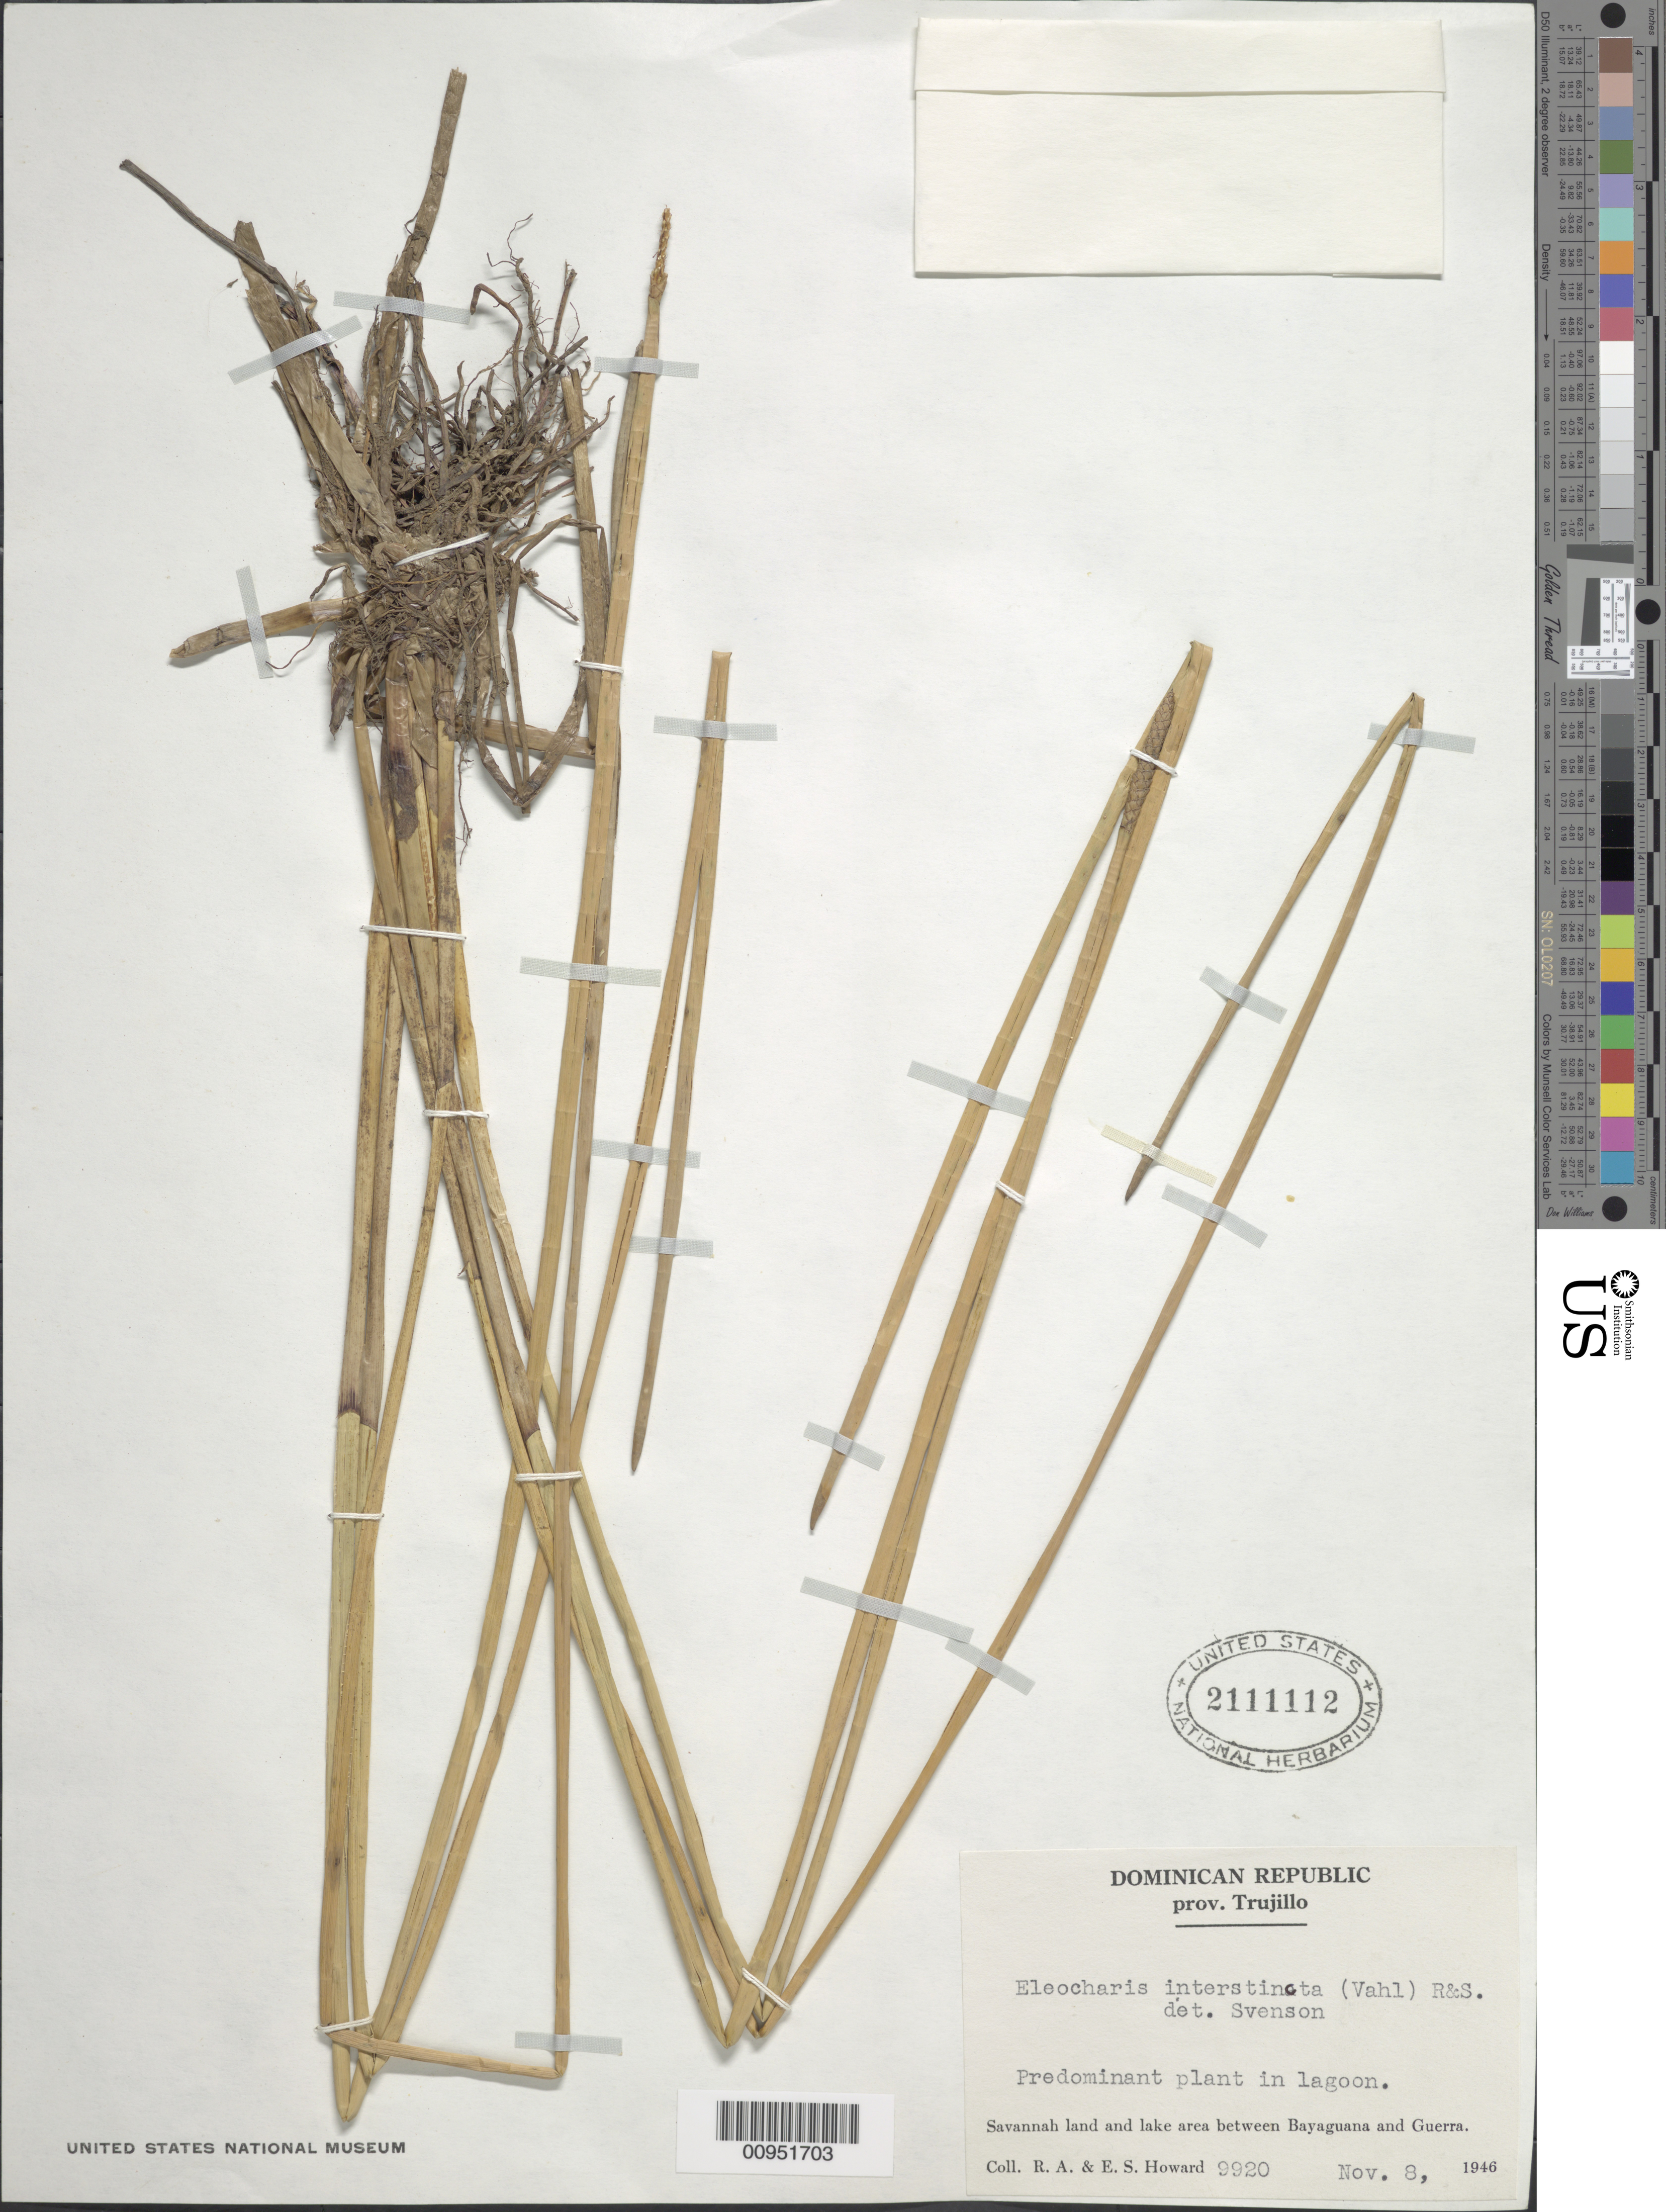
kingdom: Plantae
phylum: Tracheophyta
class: Liliopsida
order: Poales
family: Cyperaceae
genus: Eleocharis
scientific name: Eleocharis interstincta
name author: (Vahl) Roem. & Schult.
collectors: R. A. Howard & E. S. Howard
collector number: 9920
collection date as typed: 08 Nov 1946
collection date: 1946-11-08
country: Dominican Republic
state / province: Santo Domingo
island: Hispaniola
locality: lagoon in savannah land and lake area between Bayaguana and Guerra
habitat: Lagoon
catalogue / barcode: US 2111112